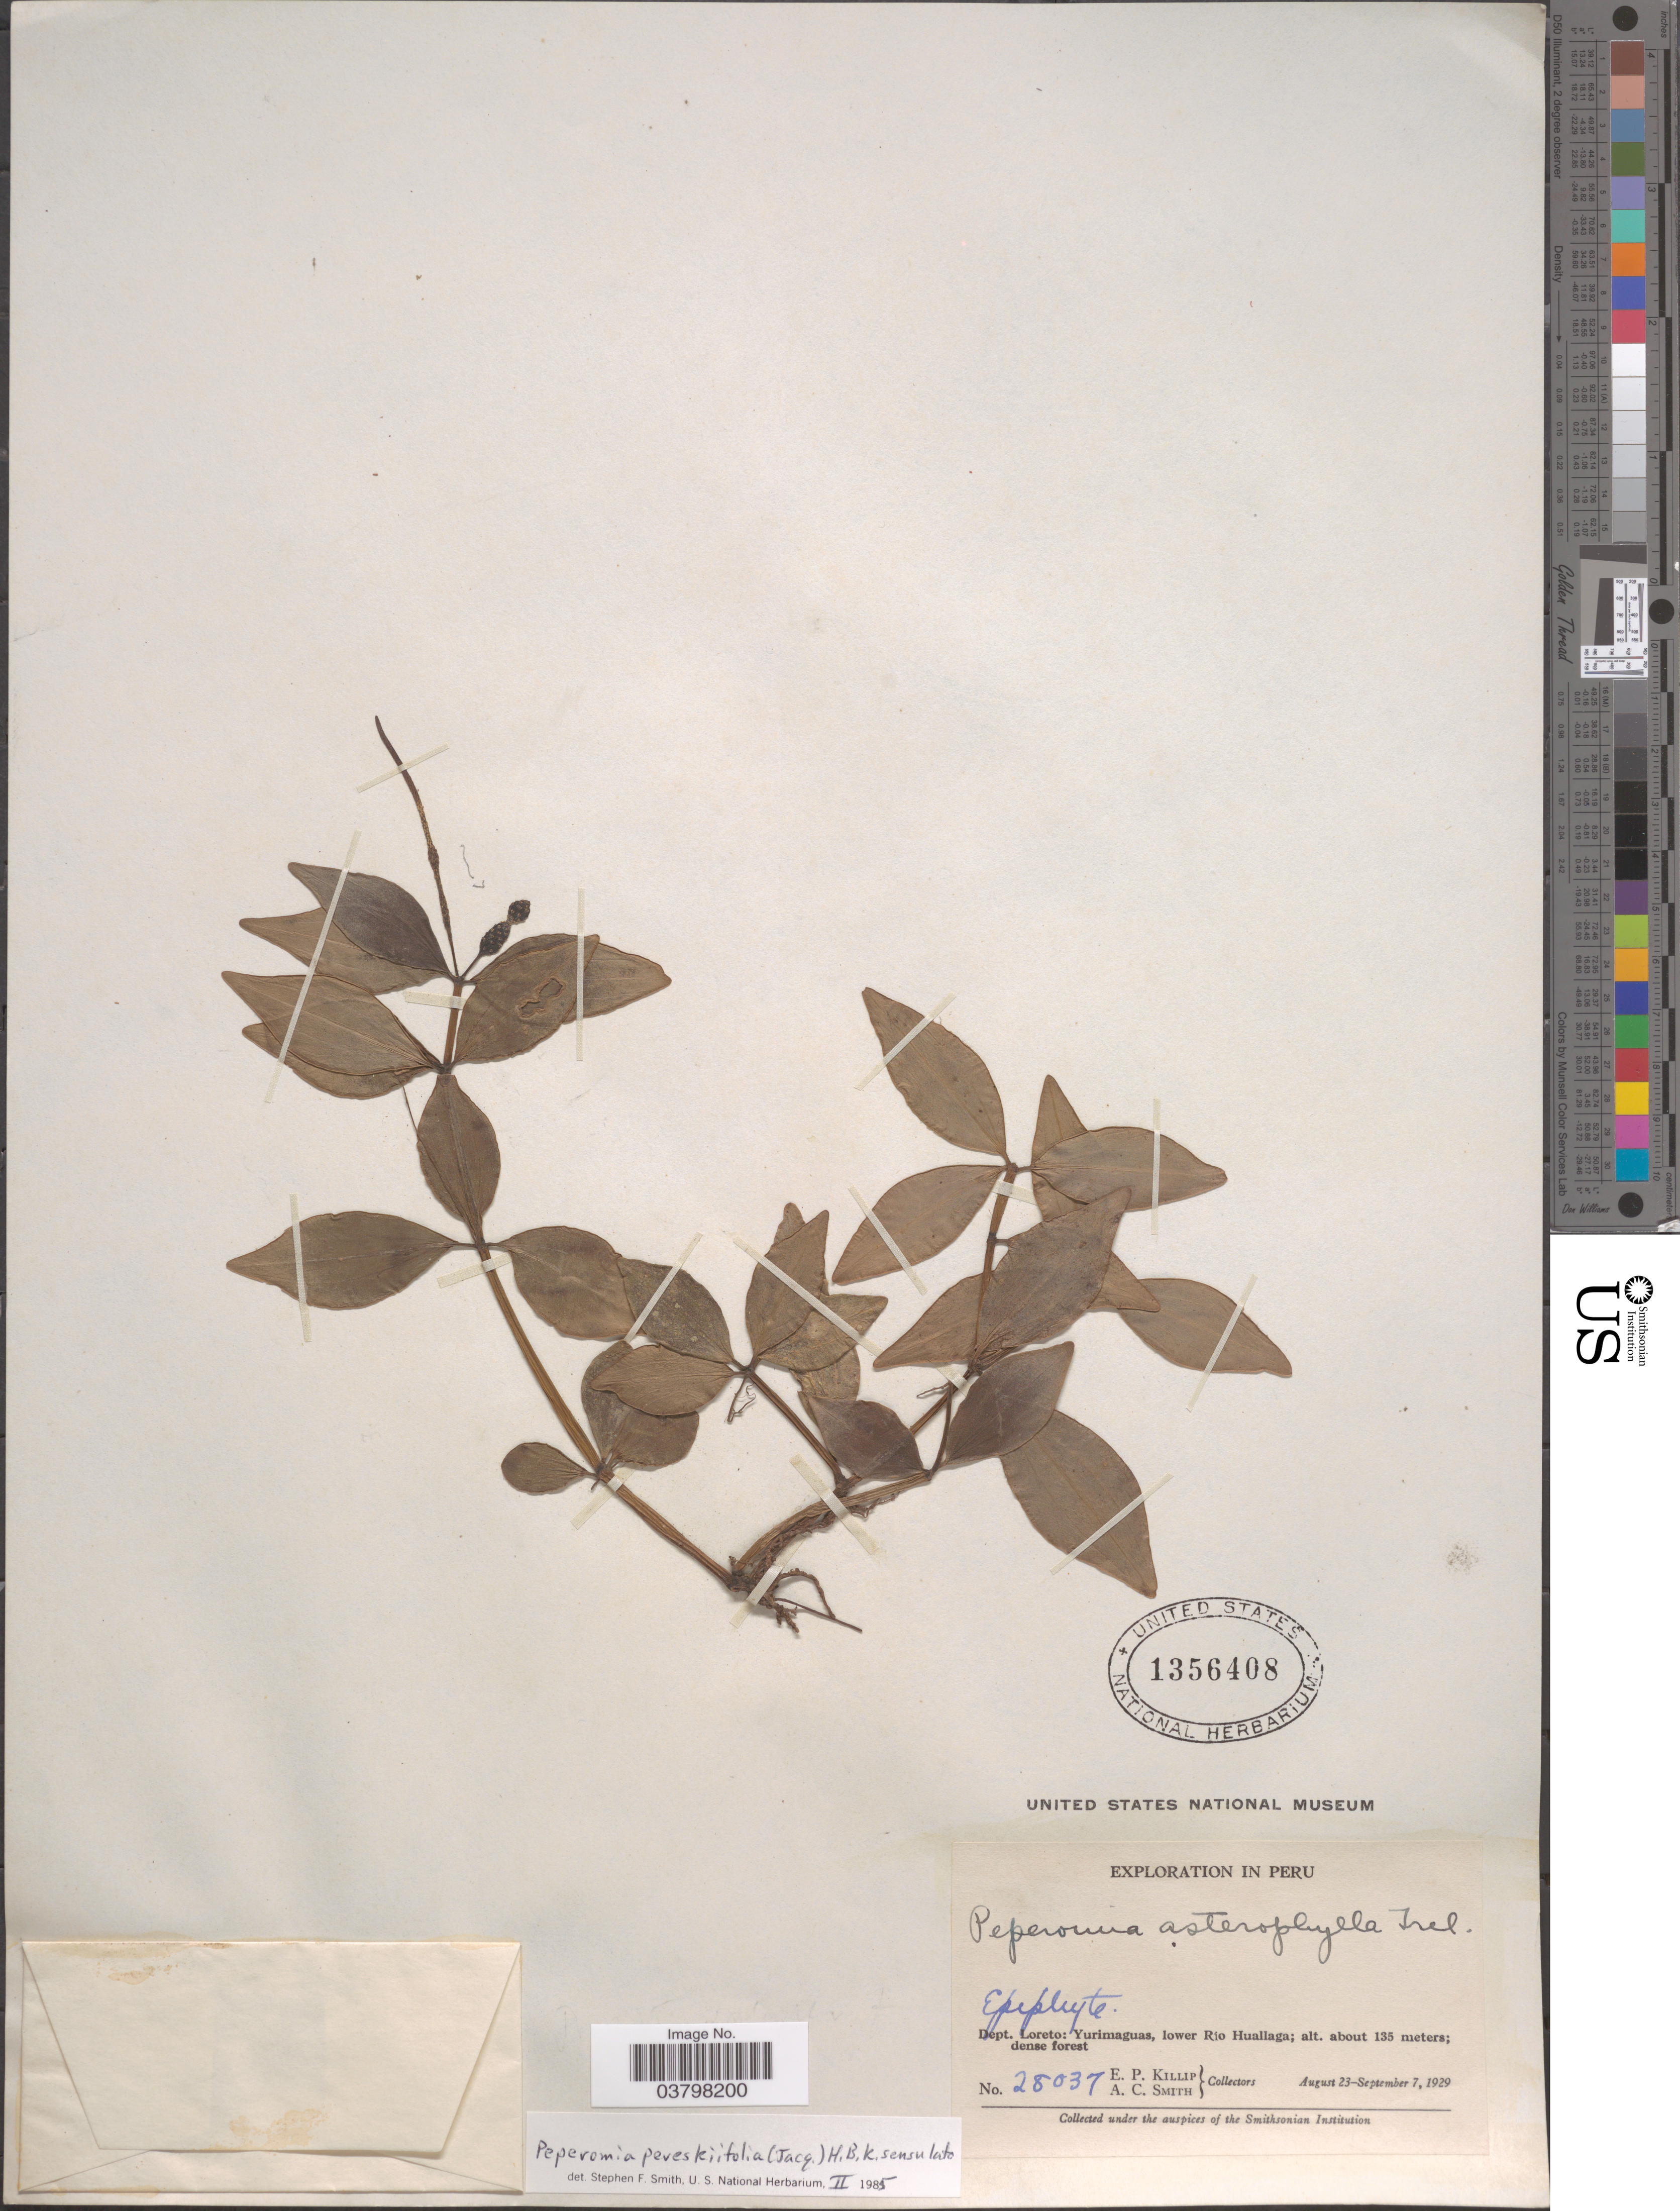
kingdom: Plantae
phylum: Tracheophyta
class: Magnoliopsida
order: Piperales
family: Piperaceae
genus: Peperomia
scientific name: Peperomia pereskiifolia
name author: (Jacq.) Kunth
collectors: E. P. Killip & A. C. Smith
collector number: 28037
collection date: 1929-08-23/1929-09-07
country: Peru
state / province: Loreto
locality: Dept. Loreto: Yurimaguas, lower Río Huallaga.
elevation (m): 135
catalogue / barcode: US 1356408